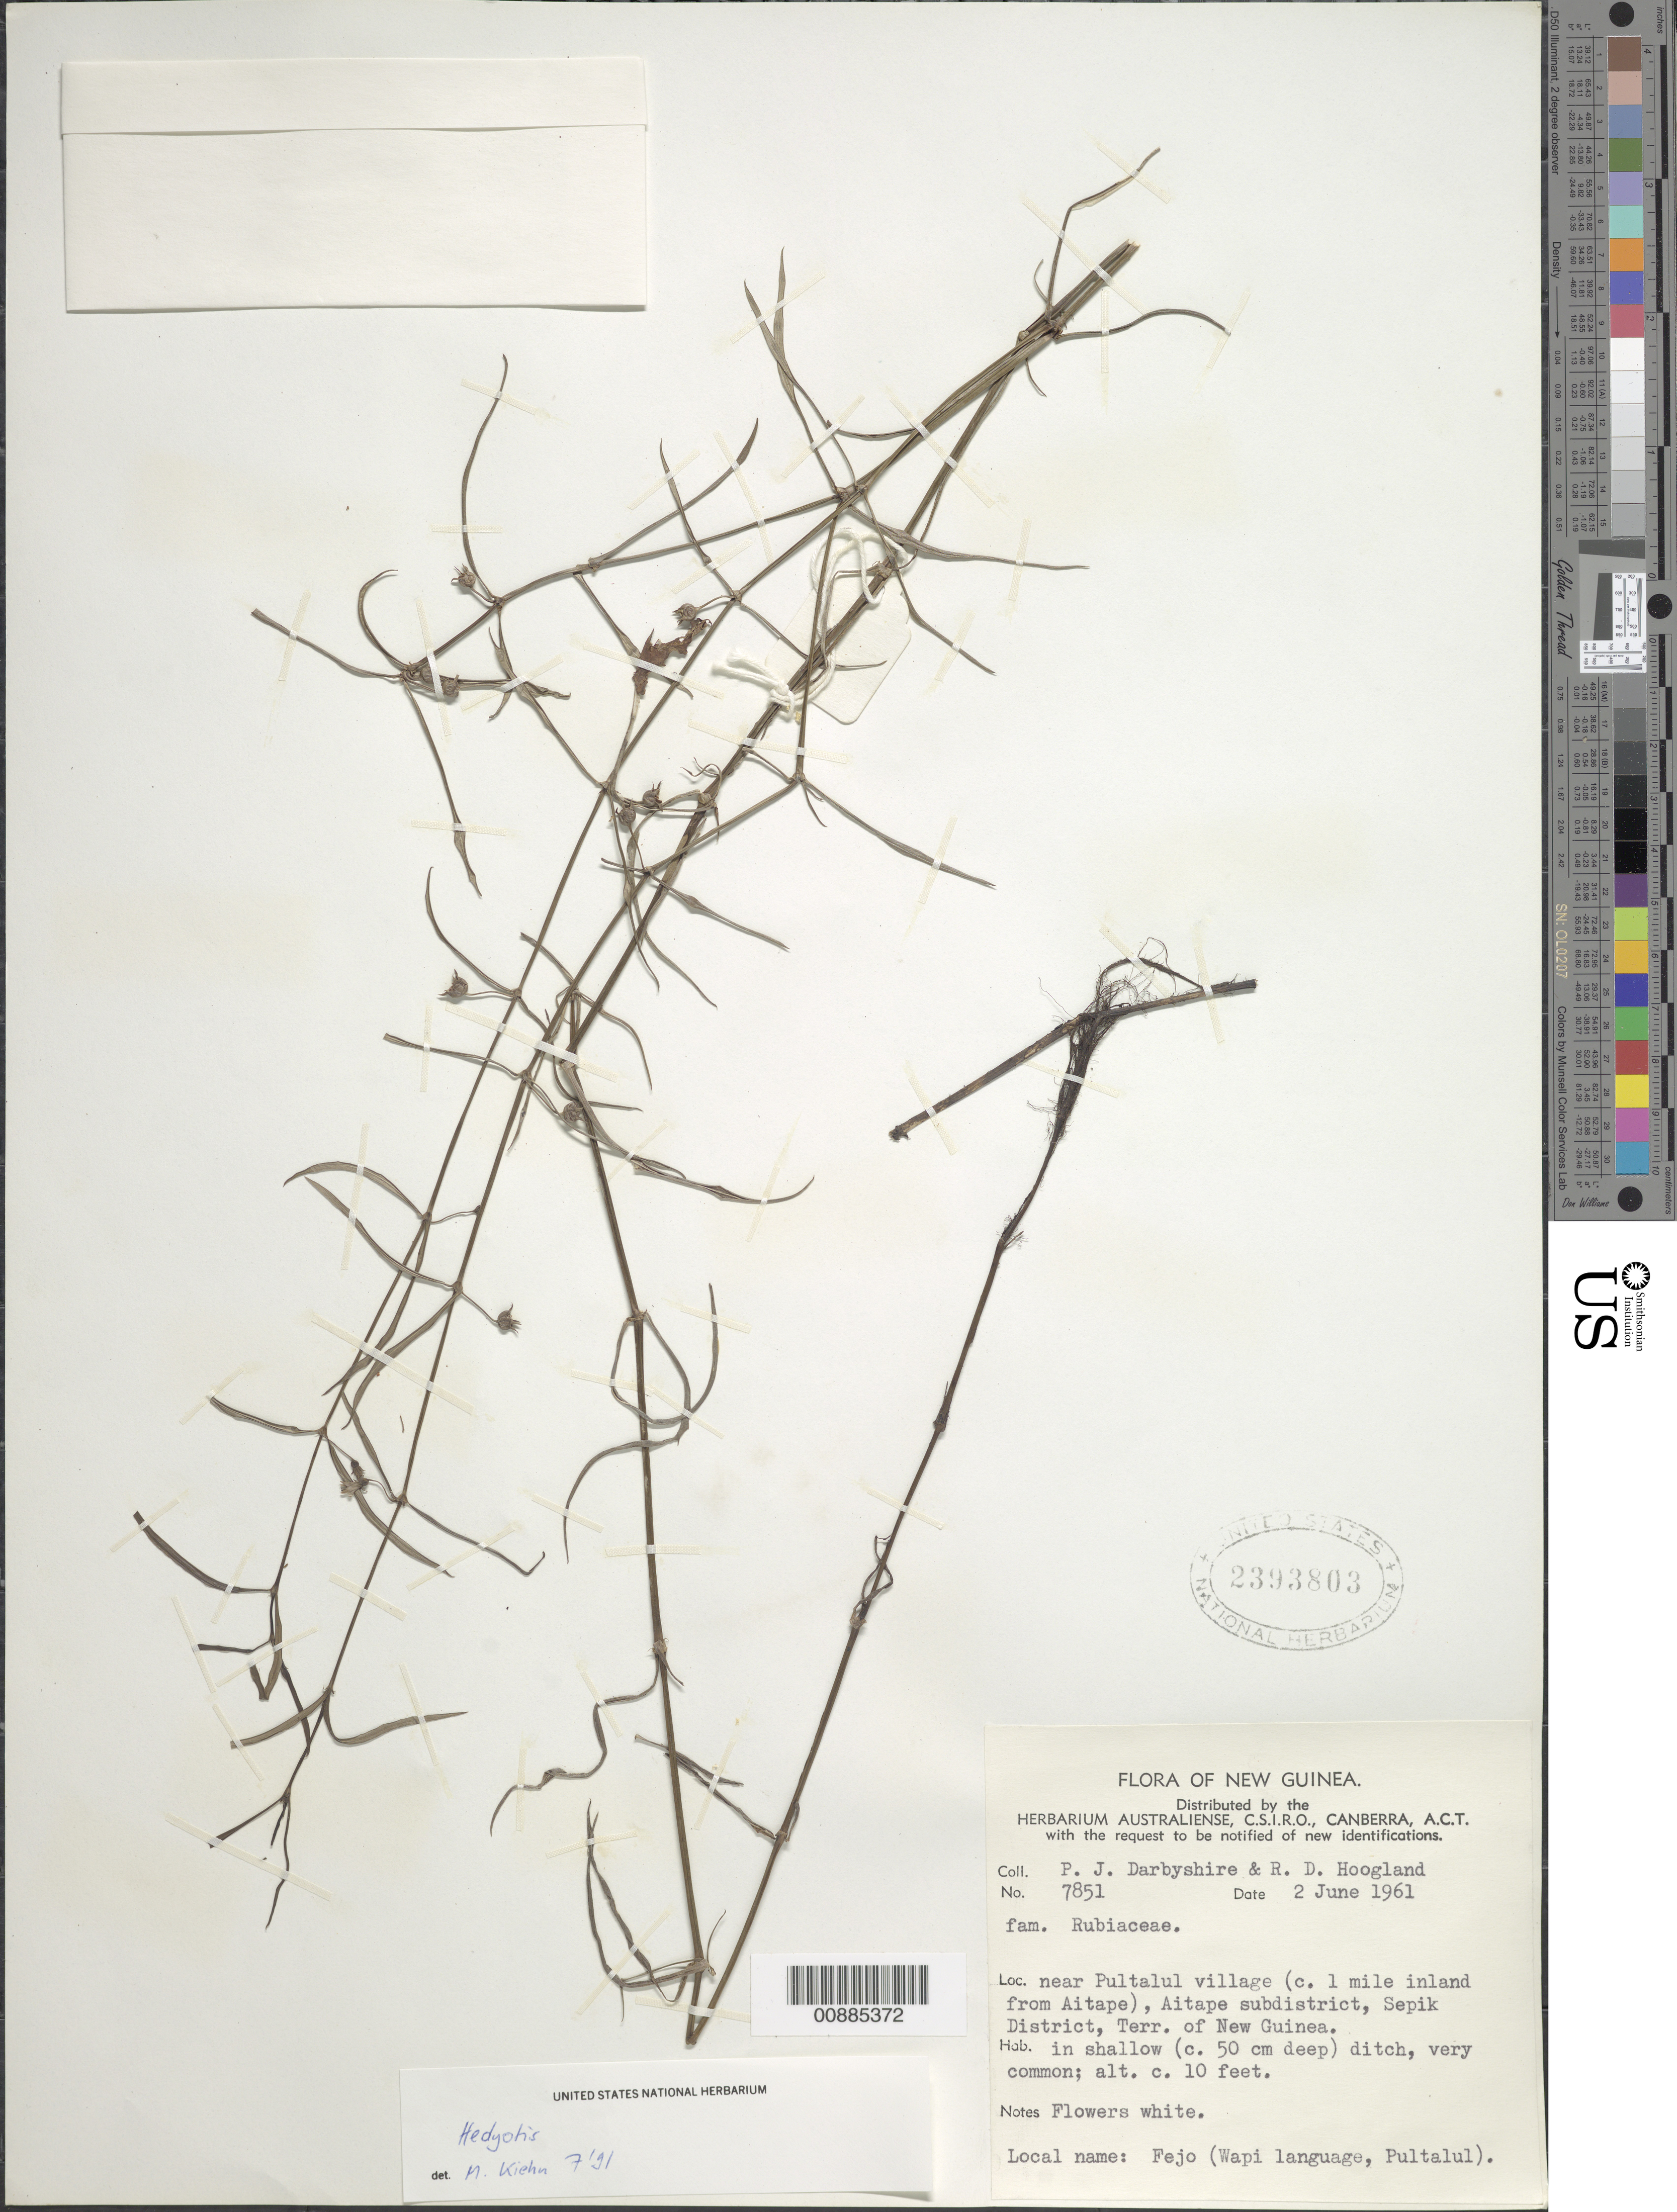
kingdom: Plantae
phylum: Tracheophyta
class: Magnoliopsida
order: Gentianales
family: Rubiaceae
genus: Hedyotis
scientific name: Hedyotis sp.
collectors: P. Darbyshire & R. D. Hoogland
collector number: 7851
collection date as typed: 02 Jun 1961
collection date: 1961-06-02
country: Papua New Guinea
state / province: Sandaun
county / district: Aitape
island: New Guinea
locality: near Pultalul village (c. 1 mile inland from Aitape), Aitape subdistrict, Sepik District.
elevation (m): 3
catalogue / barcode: US 2393803